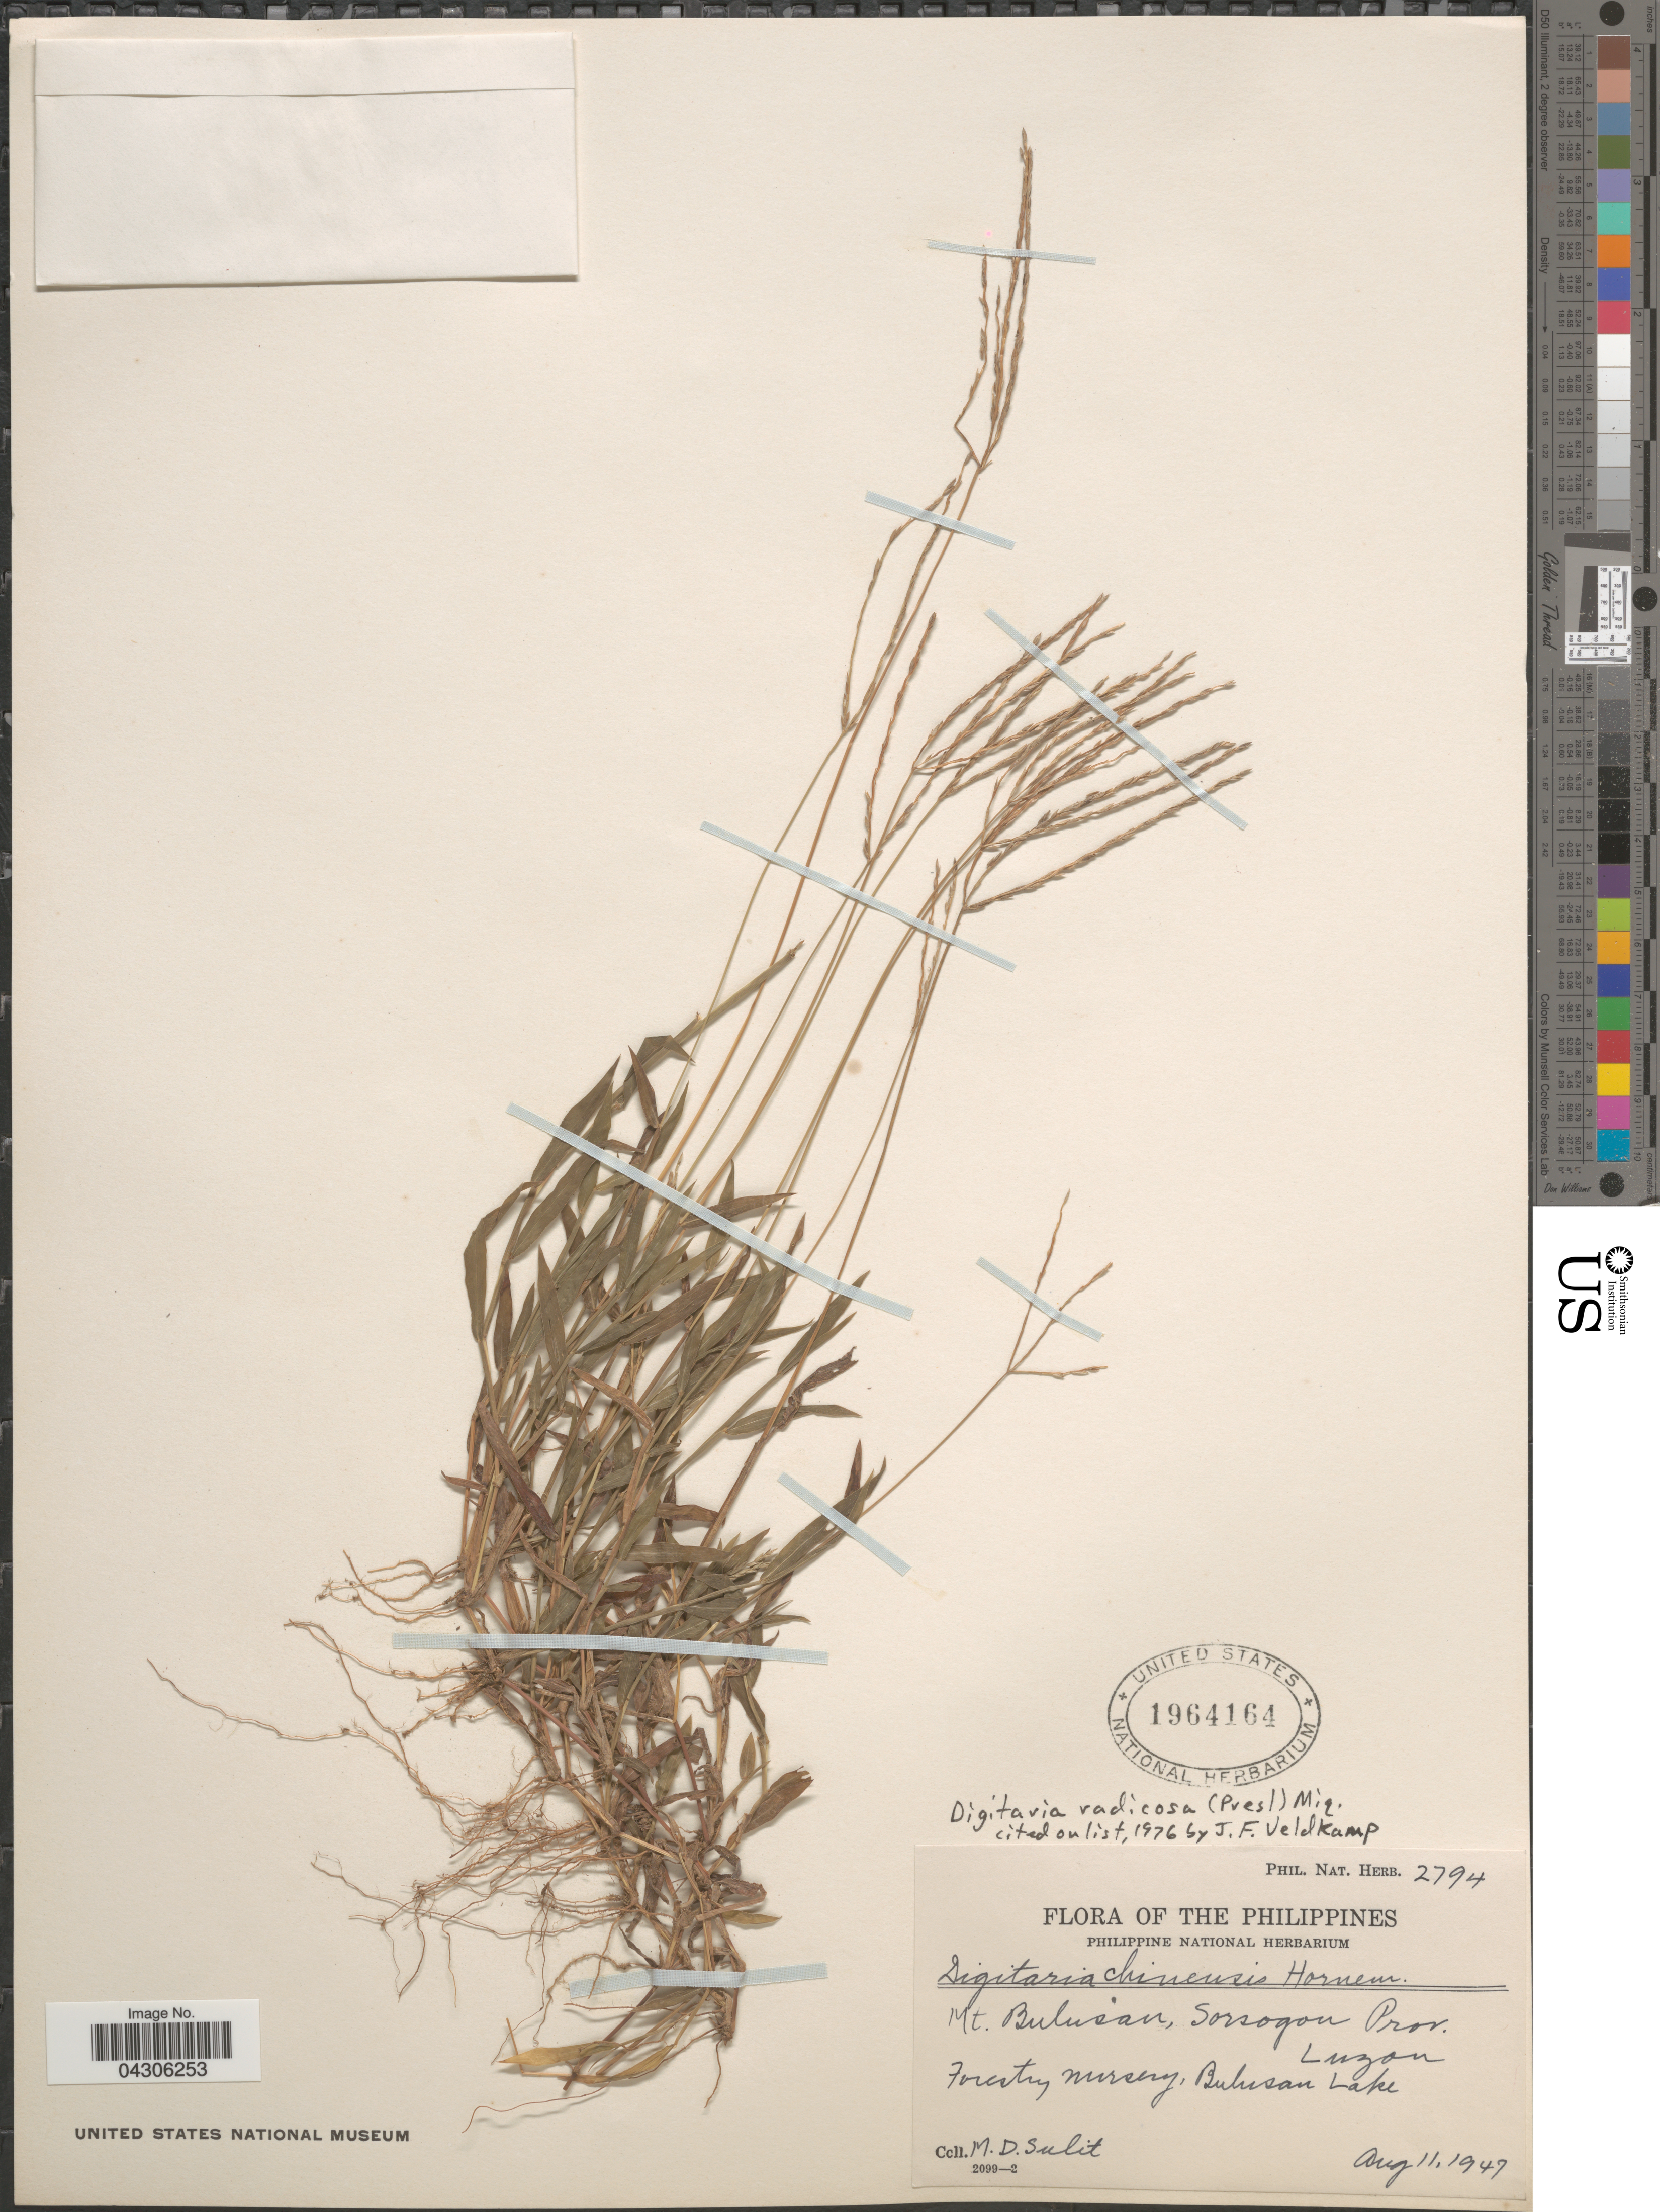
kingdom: Plantae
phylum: Tracheophyta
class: Liliopsida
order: Poales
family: Poaceae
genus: Digitaria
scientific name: Digitaria radicosa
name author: (J. Presl) Miq.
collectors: M. Sulit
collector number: Phil. Nat. Herb. 2794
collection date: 1947-08-11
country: Philippines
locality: Mt. Bulusan, Sorsogon Prov. Luzon. Forestry Nursery, Bulusan Lake.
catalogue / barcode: US 1964164